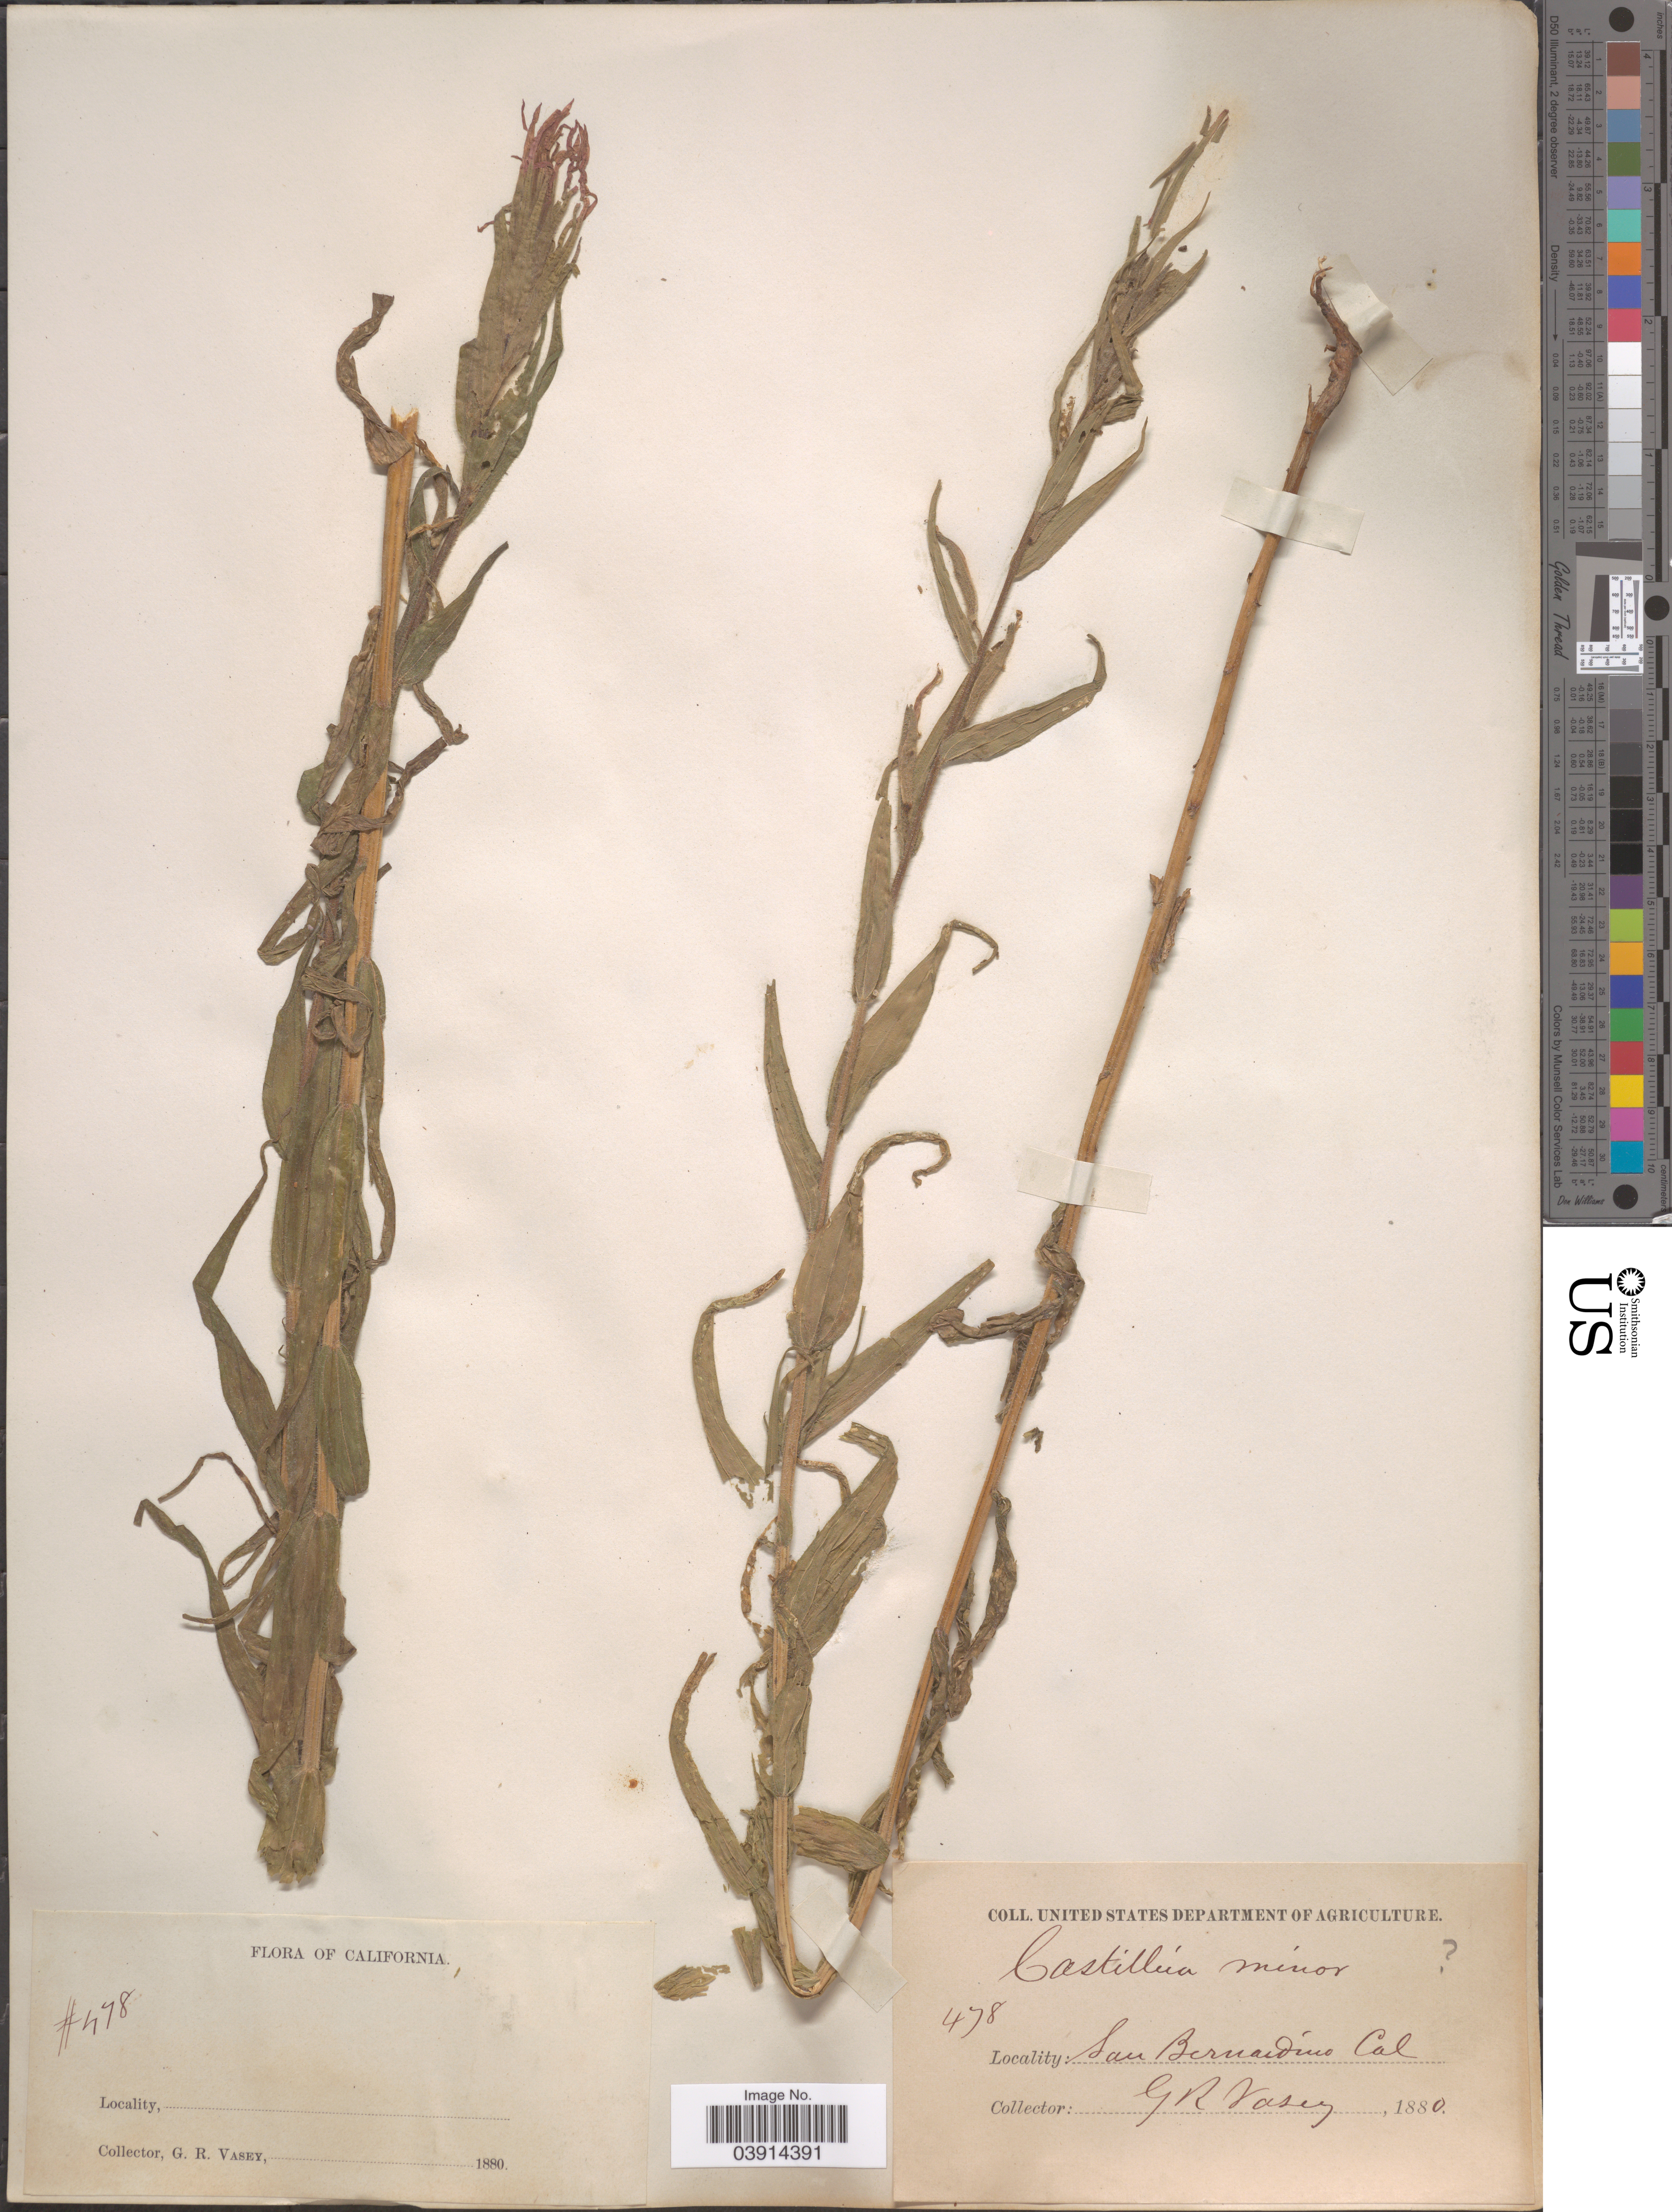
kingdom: Plantae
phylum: Tracheophyta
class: Magnoliopsida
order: Lamiales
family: Orobanchaceae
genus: Castilleja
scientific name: Castilleja stenantha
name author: A. Gray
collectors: G. R. Vasey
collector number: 478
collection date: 1880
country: United States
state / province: California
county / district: San Bernardino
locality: San Bernardino.